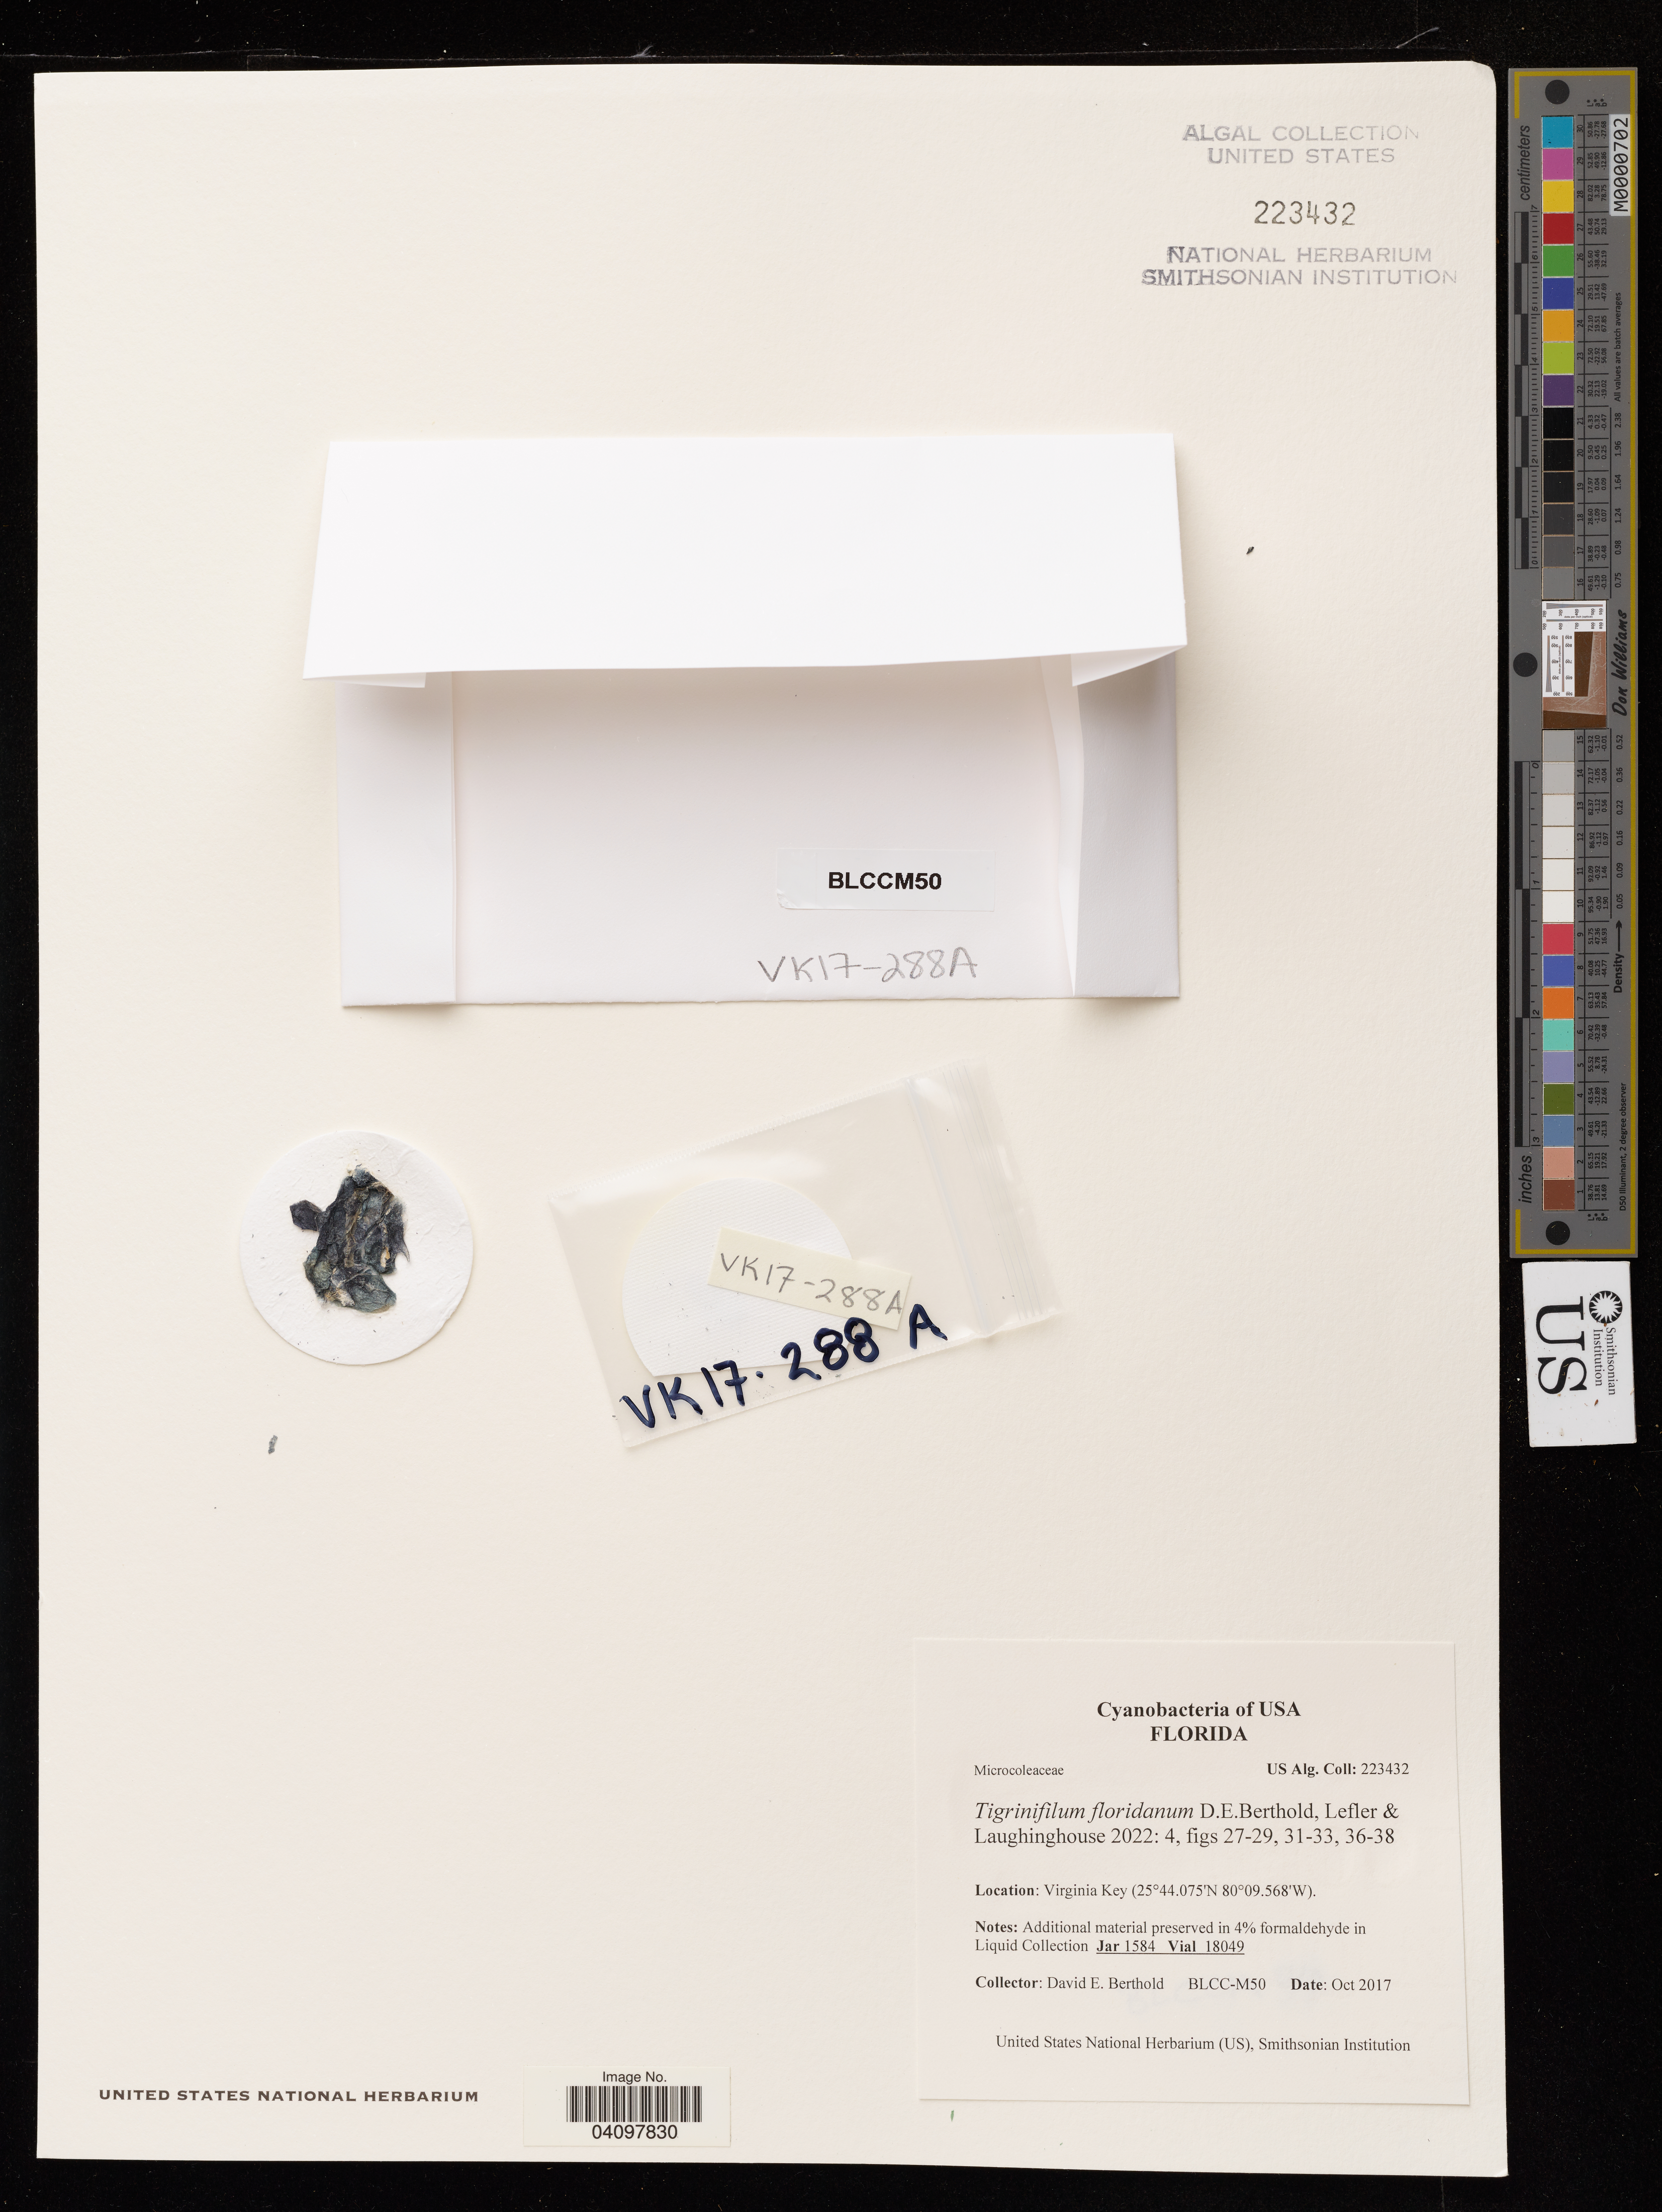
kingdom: Bacteria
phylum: Cyanobacteria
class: Cyanobacteriia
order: Cyanobacteriales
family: Microcoleaceae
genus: Tigrinifilum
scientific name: Tigrinifilum floridanum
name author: D.E. Berthold et al.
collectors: D. Berthold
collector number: BLCC-M50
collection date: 2017-10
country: United States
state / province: Florida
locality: USA, Florida. Virginia Key.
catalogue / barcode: US 223432